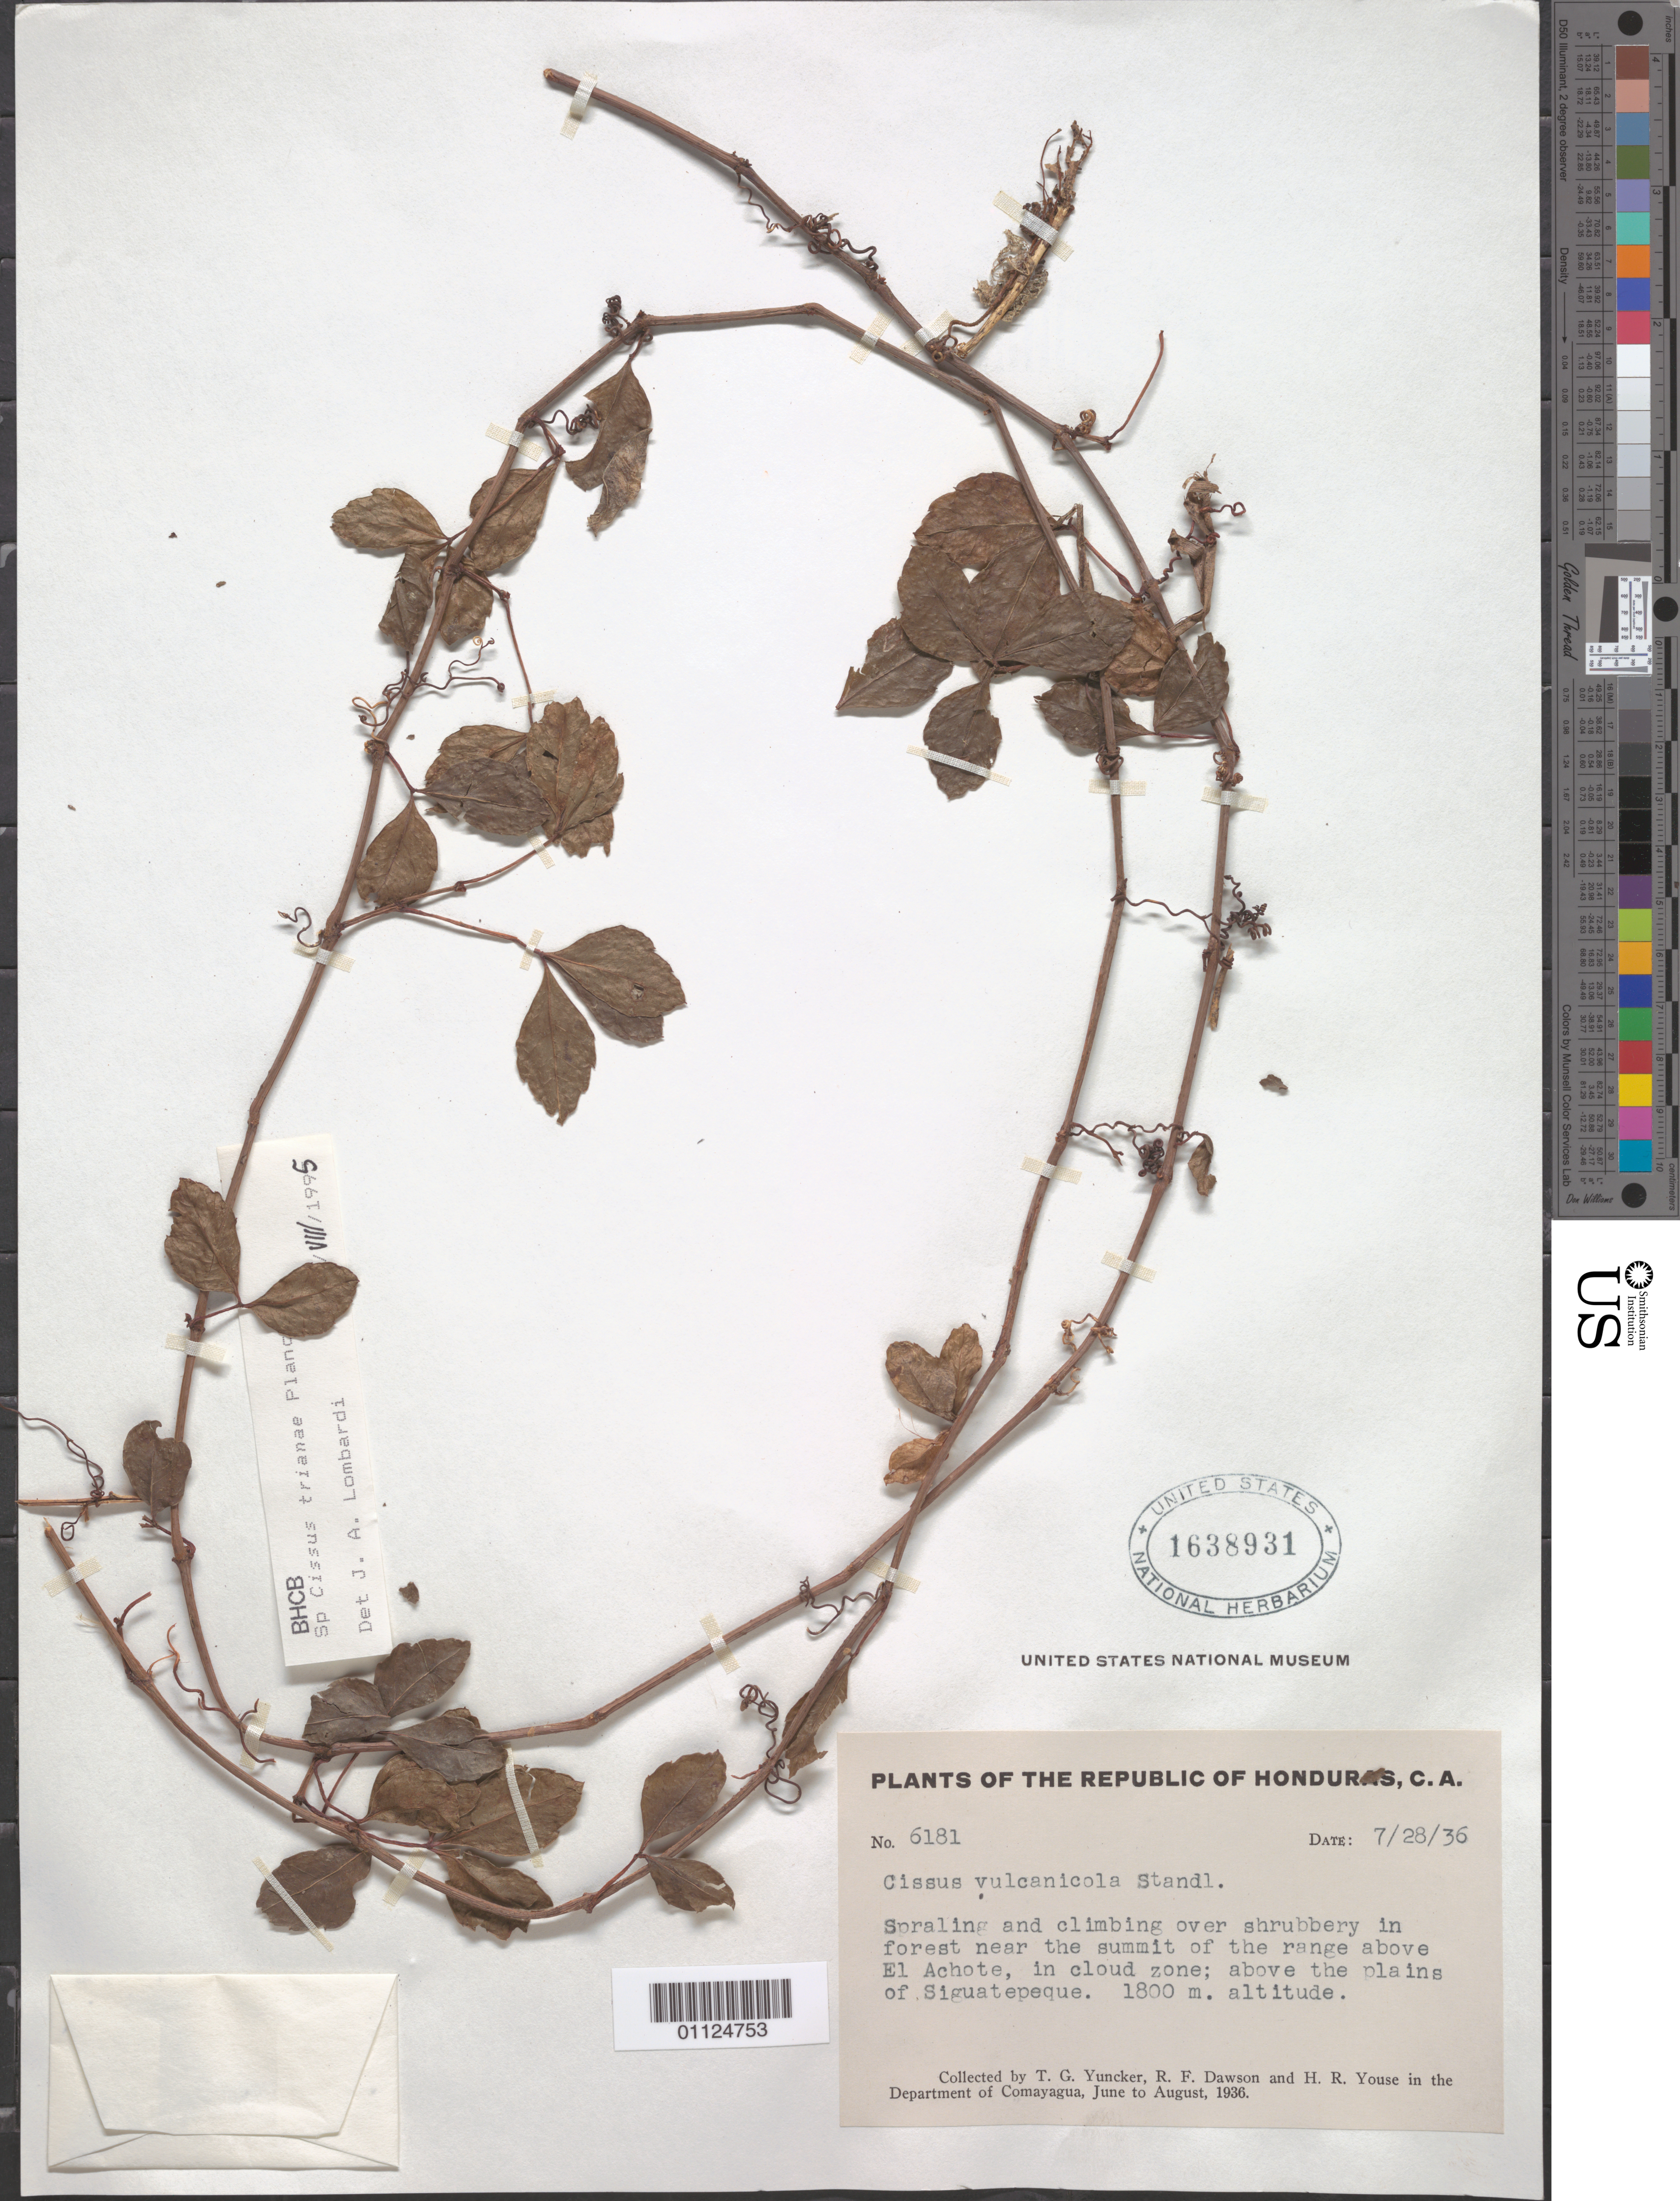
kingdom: Plantae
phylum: Tracheophyta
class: Magnoliopsida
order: Vitales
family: Vitaceae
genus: Cissus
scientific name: Cissus trianae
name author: Planch.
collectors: T. G. Yuncker, R. F. Dawson & H. Youse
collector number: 6181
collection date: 1936-07-28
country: Honduras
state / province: Comayagua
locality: Above El Achote, in cloud zone; above the plains of Siguatepeque.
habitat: Spraling and climbing over shrubbery in forest near the summit of the range.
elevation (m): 1800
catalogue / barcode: US 1638931